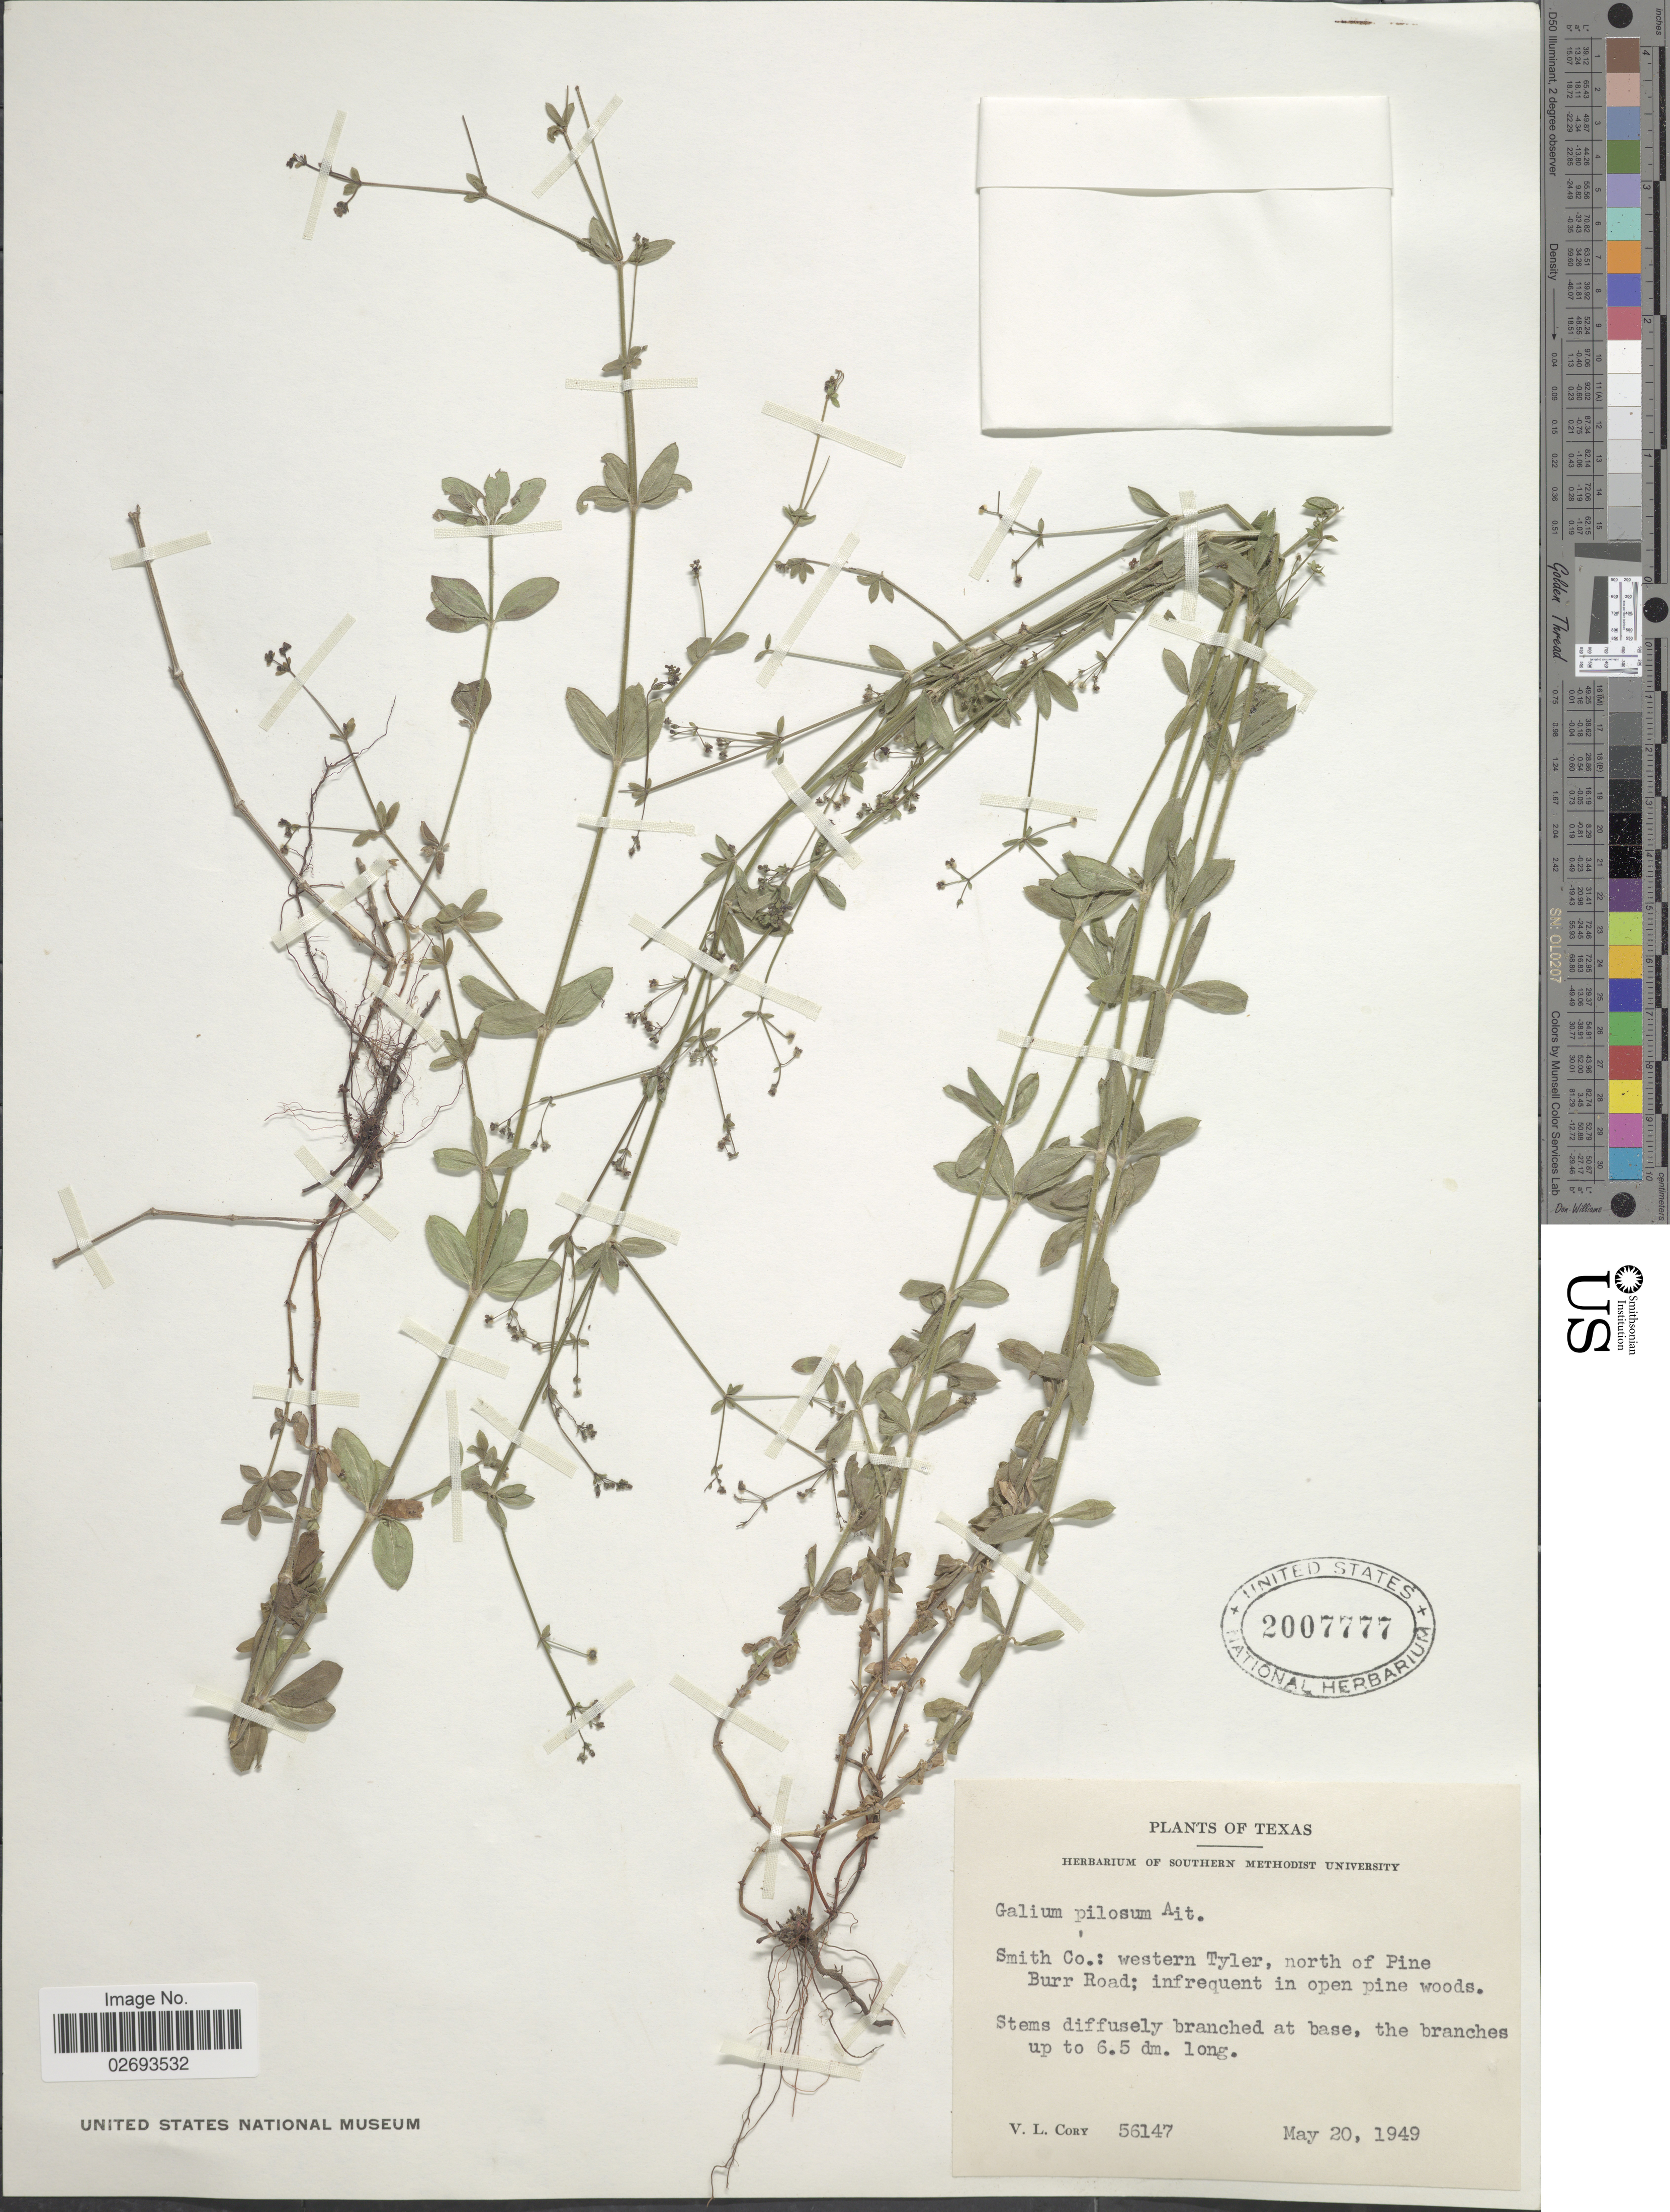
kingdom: Plantae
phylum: Tracheophyta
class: Magnoliopsida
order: Gentianales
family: Rubiaceae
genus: Galium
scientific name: Galium pilosum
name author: Aiton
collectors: V. Cory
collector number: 56147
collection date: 1949-05-20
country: United States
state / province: Texas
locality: Smith Co.: Western Tyler, north of Pine Burr Road; infrequent in open pine woods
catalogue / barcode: US 2007777